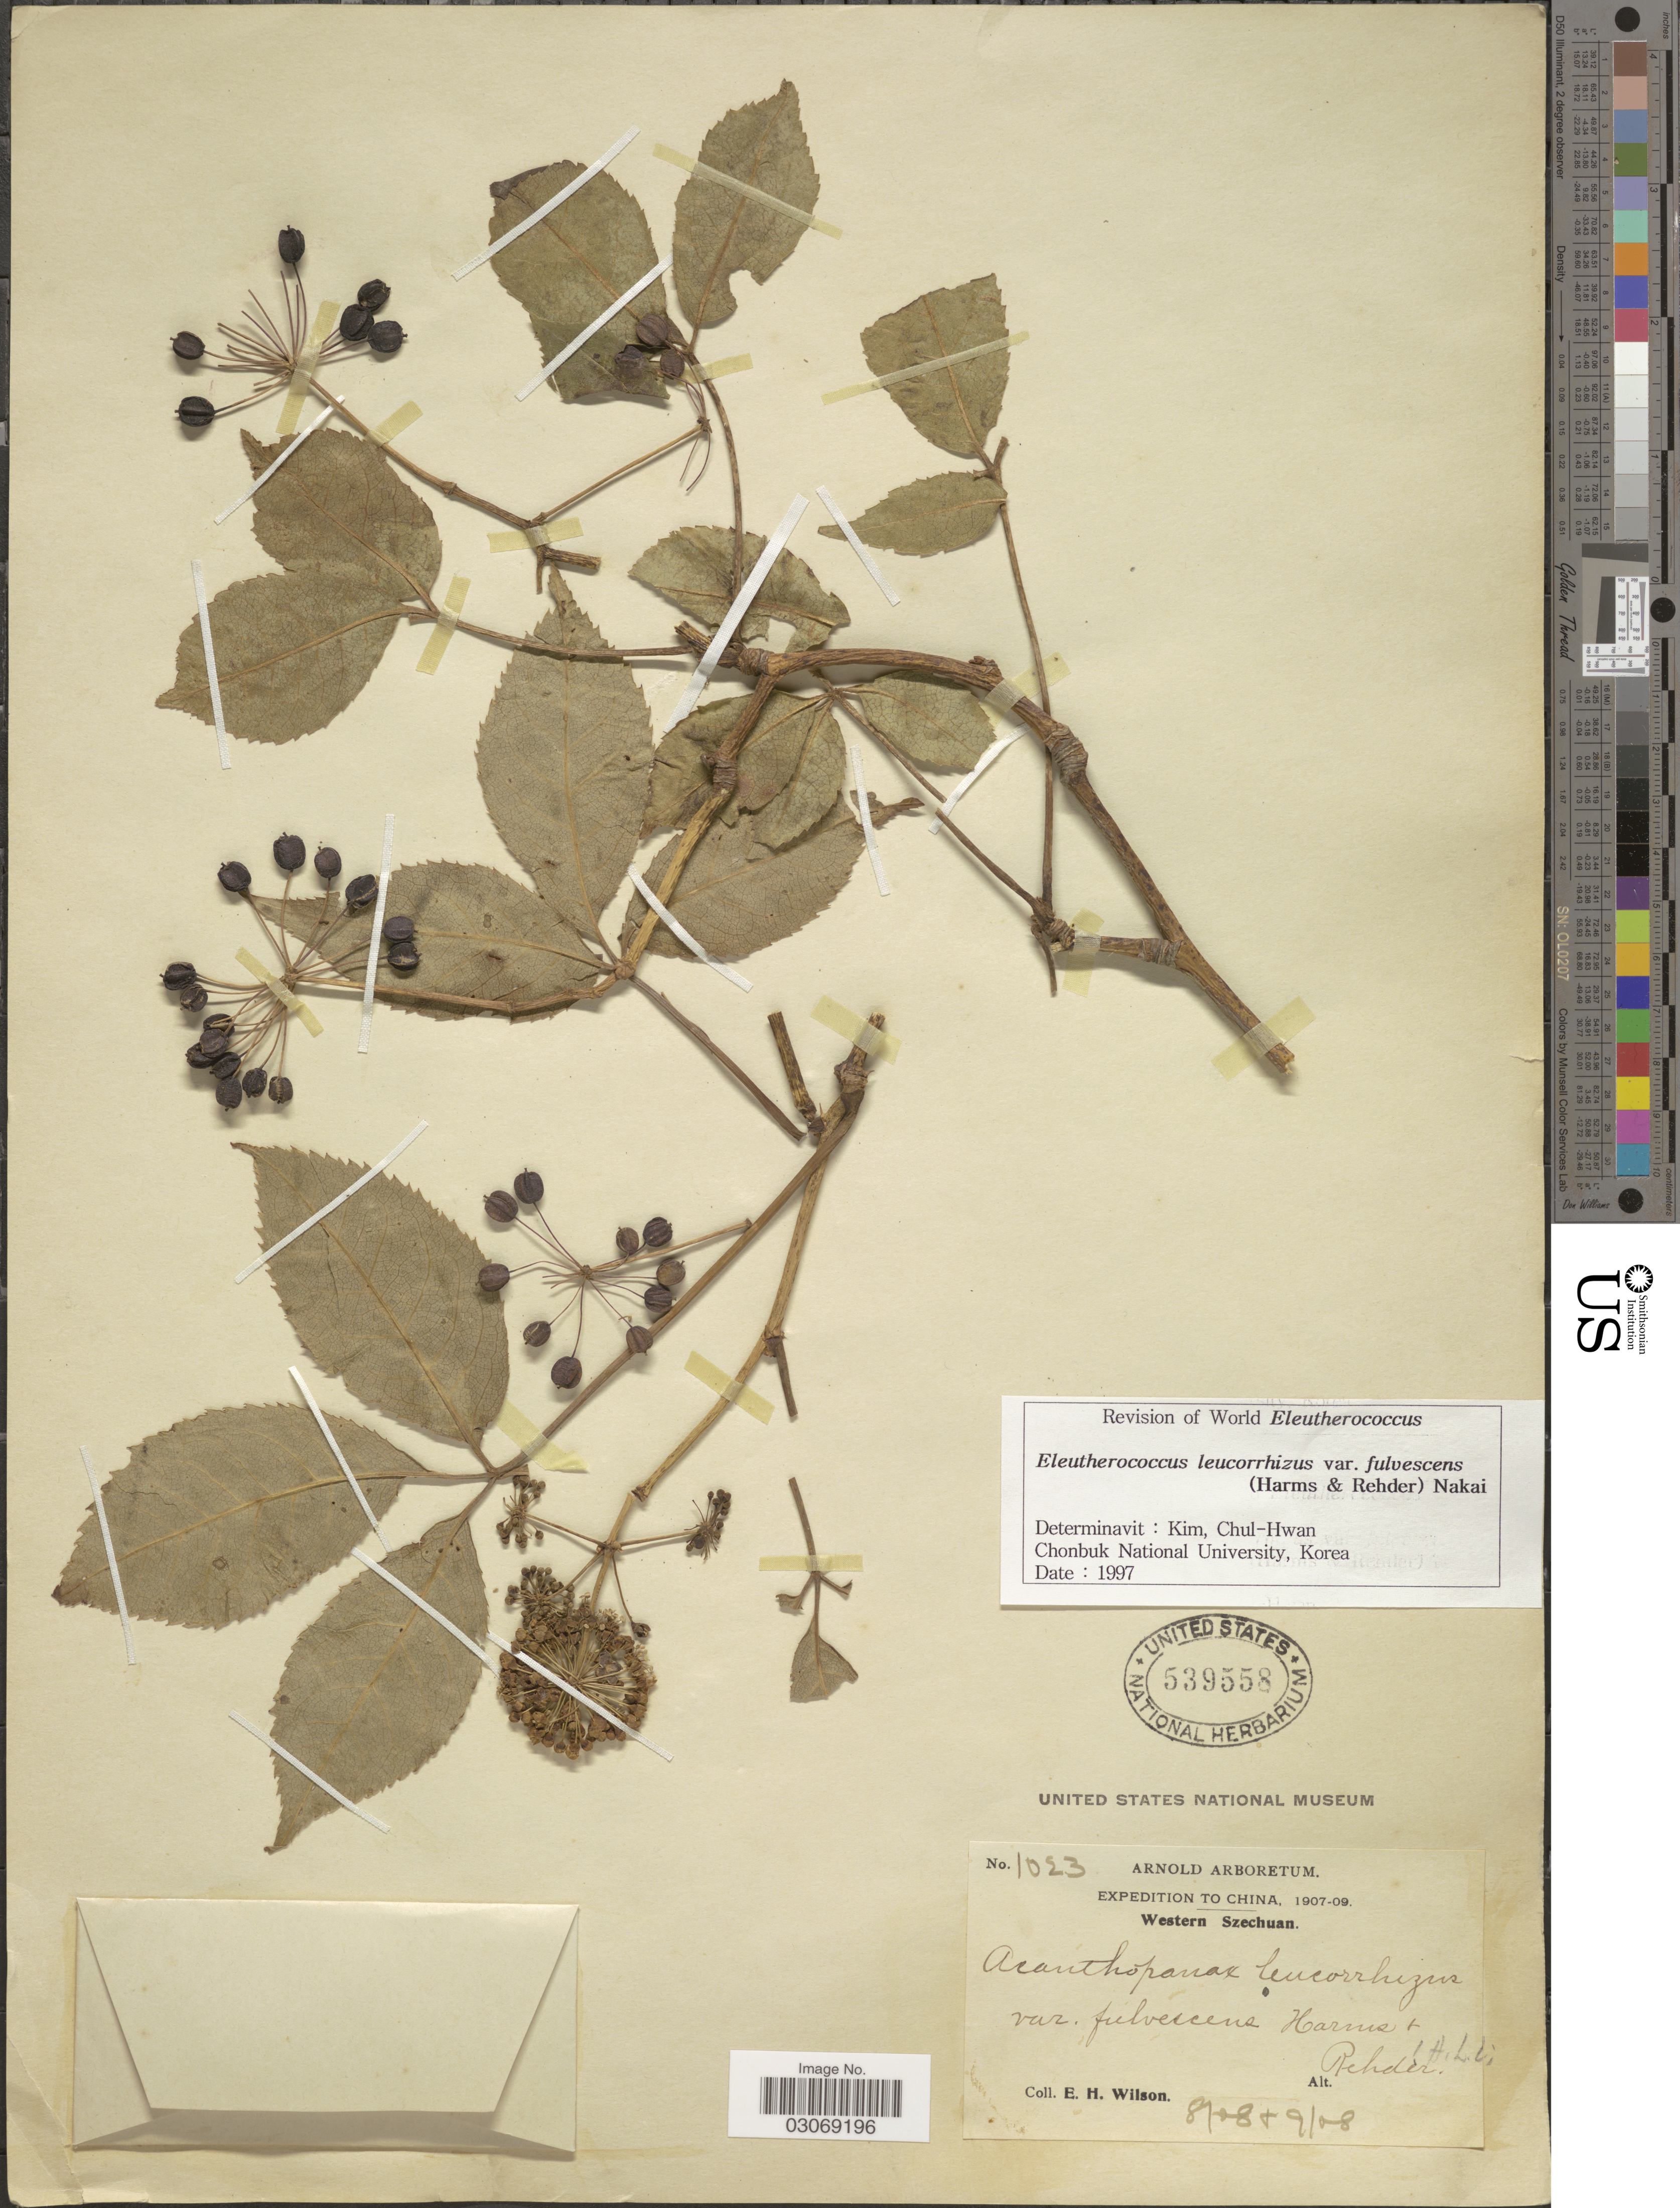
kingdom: Plantae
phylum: Tracheophyta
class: Magnoliopsida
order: Apiales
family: Araliaceae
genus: Eleutherococcus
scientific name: Eleutherococcus leucorrhizus var. fulvescens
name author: (Harms & Rehder) Nakai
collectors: E. Wilson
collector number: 1023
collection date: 1908-08/1908-09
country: China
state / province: Sichuan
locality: Western Szechuan.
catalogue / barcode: US 539558